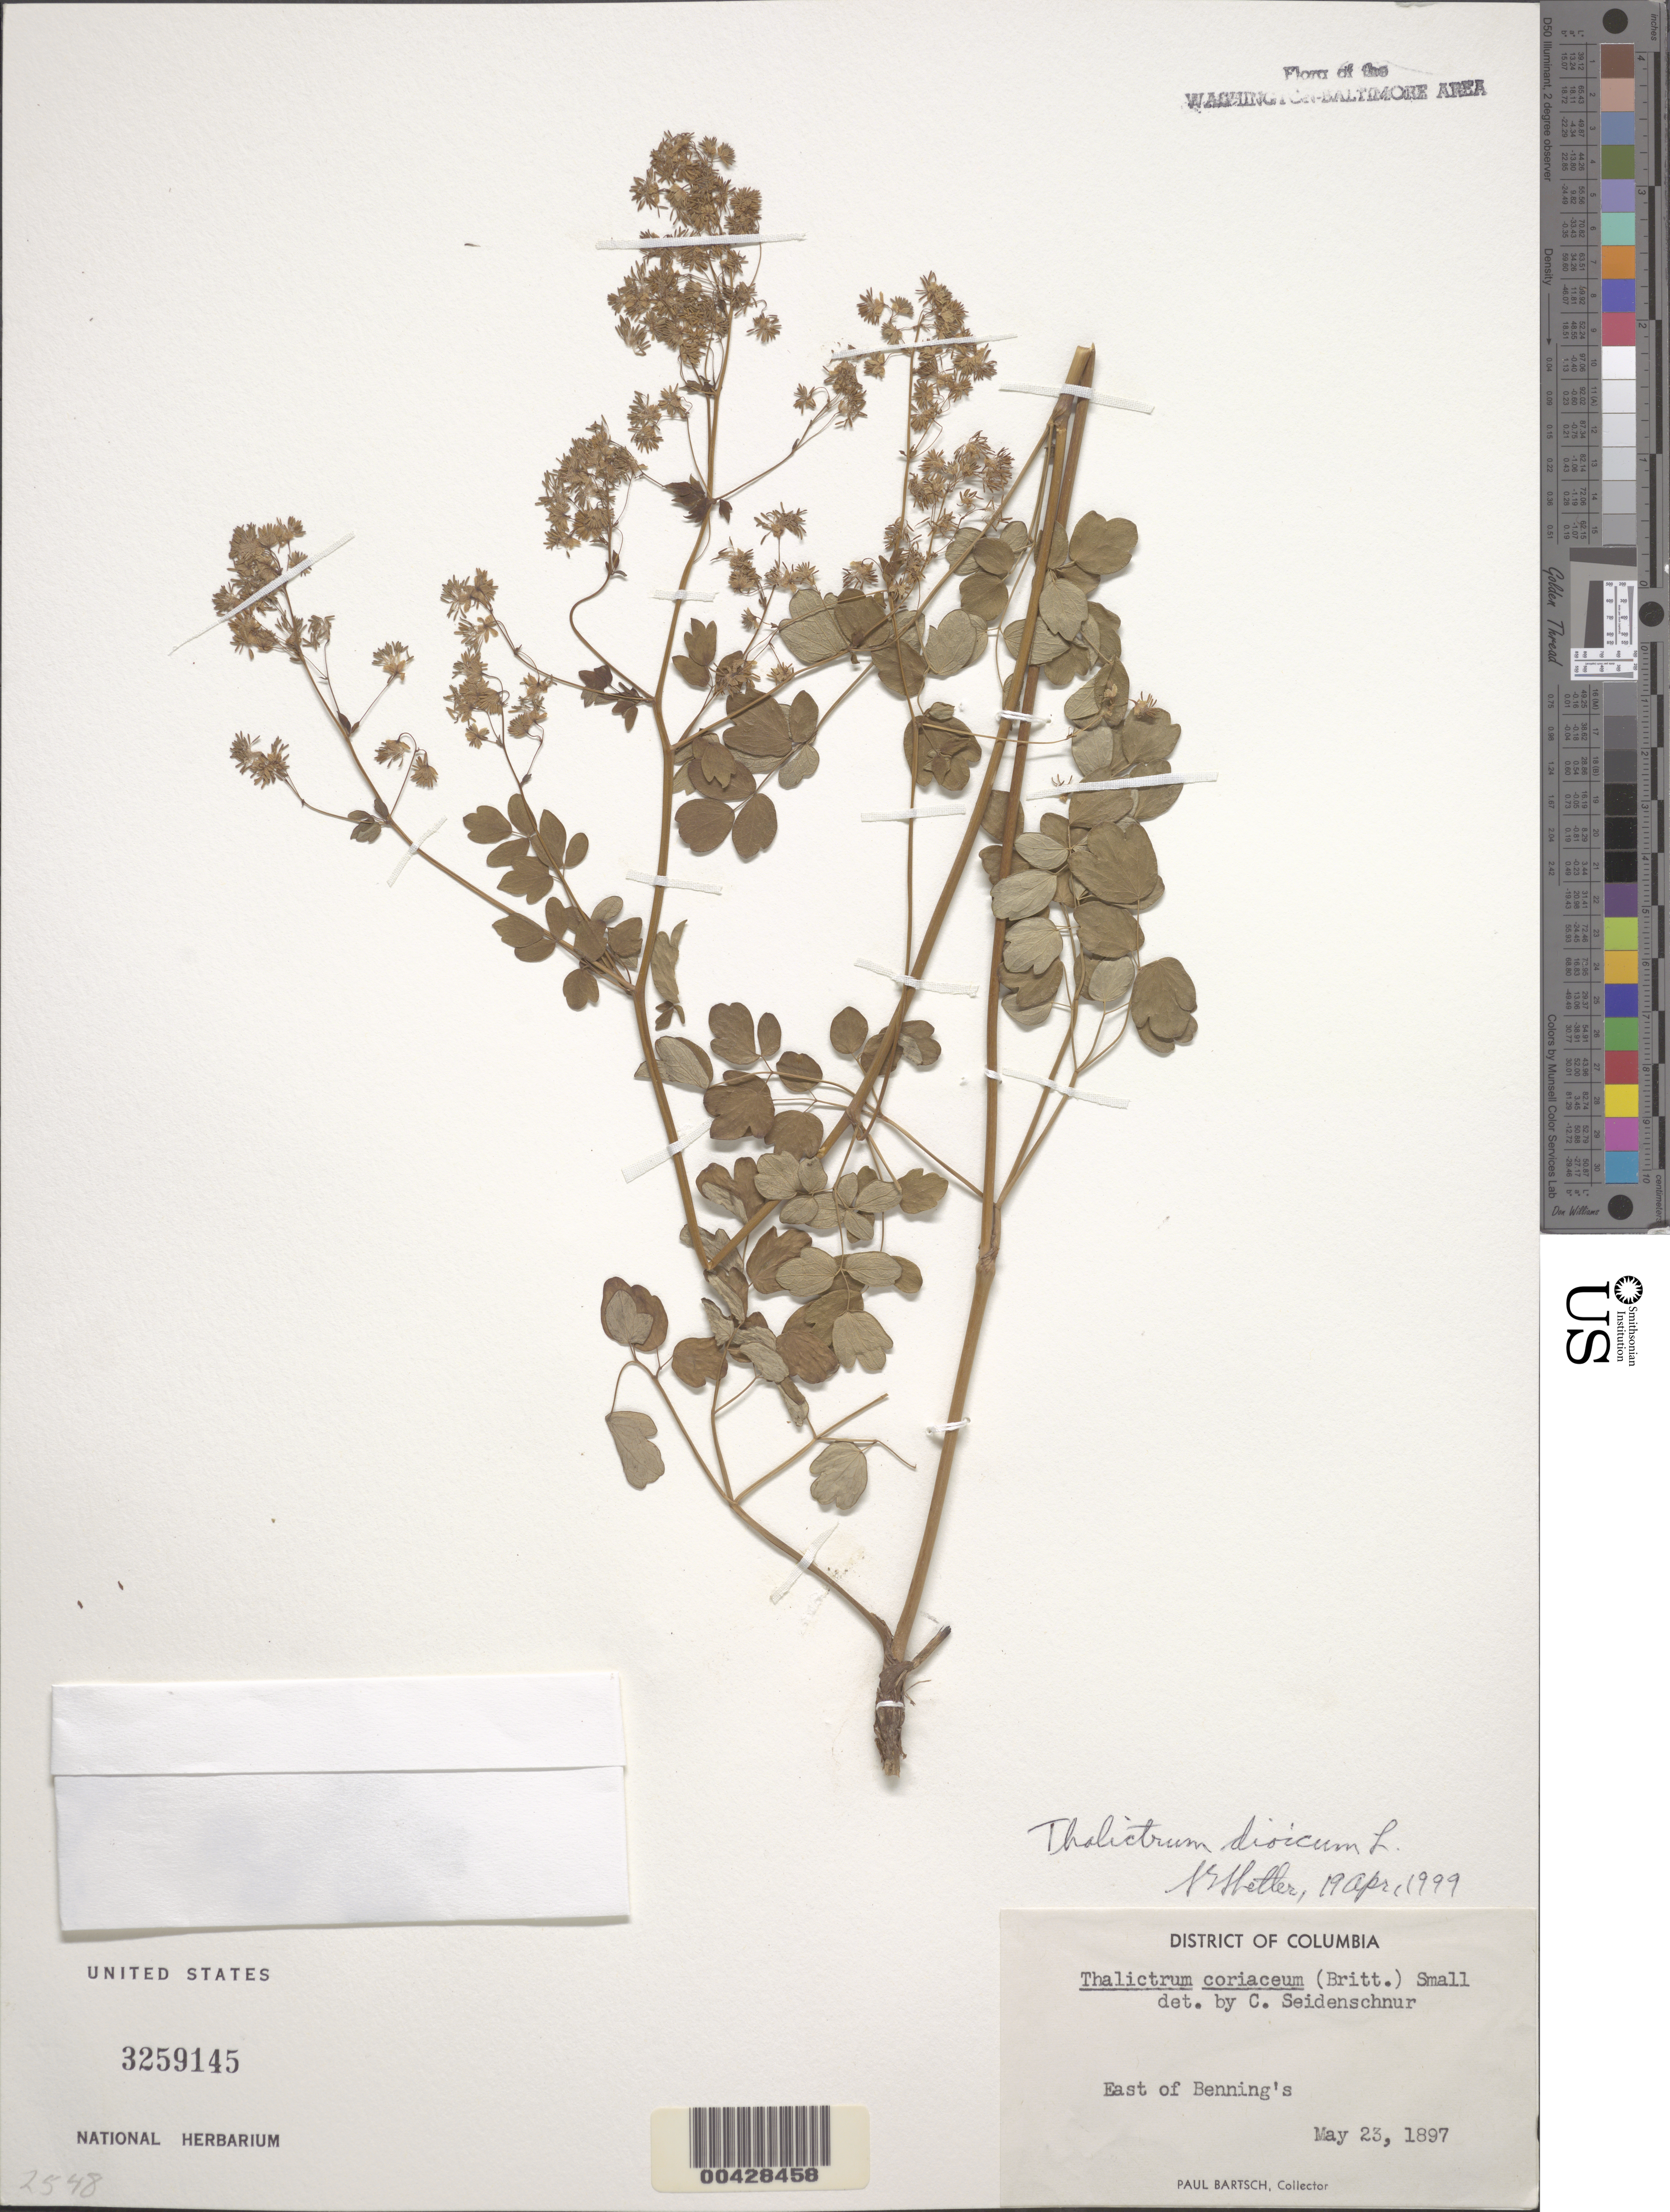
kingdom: Plantae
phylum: Tracheophyta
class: Magnoliopsida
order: Ranunculales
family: Ranunculaceae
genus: Thalictrum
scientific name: Thalictrum dioicum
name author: L.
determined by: Shetler, Stanwyn G., (US), NMNH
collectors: P. Bartsch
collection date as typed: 23 May 1897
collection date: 1897-05-23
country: United States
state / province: District of Columbia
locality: Benning's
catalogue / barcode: US 3259145